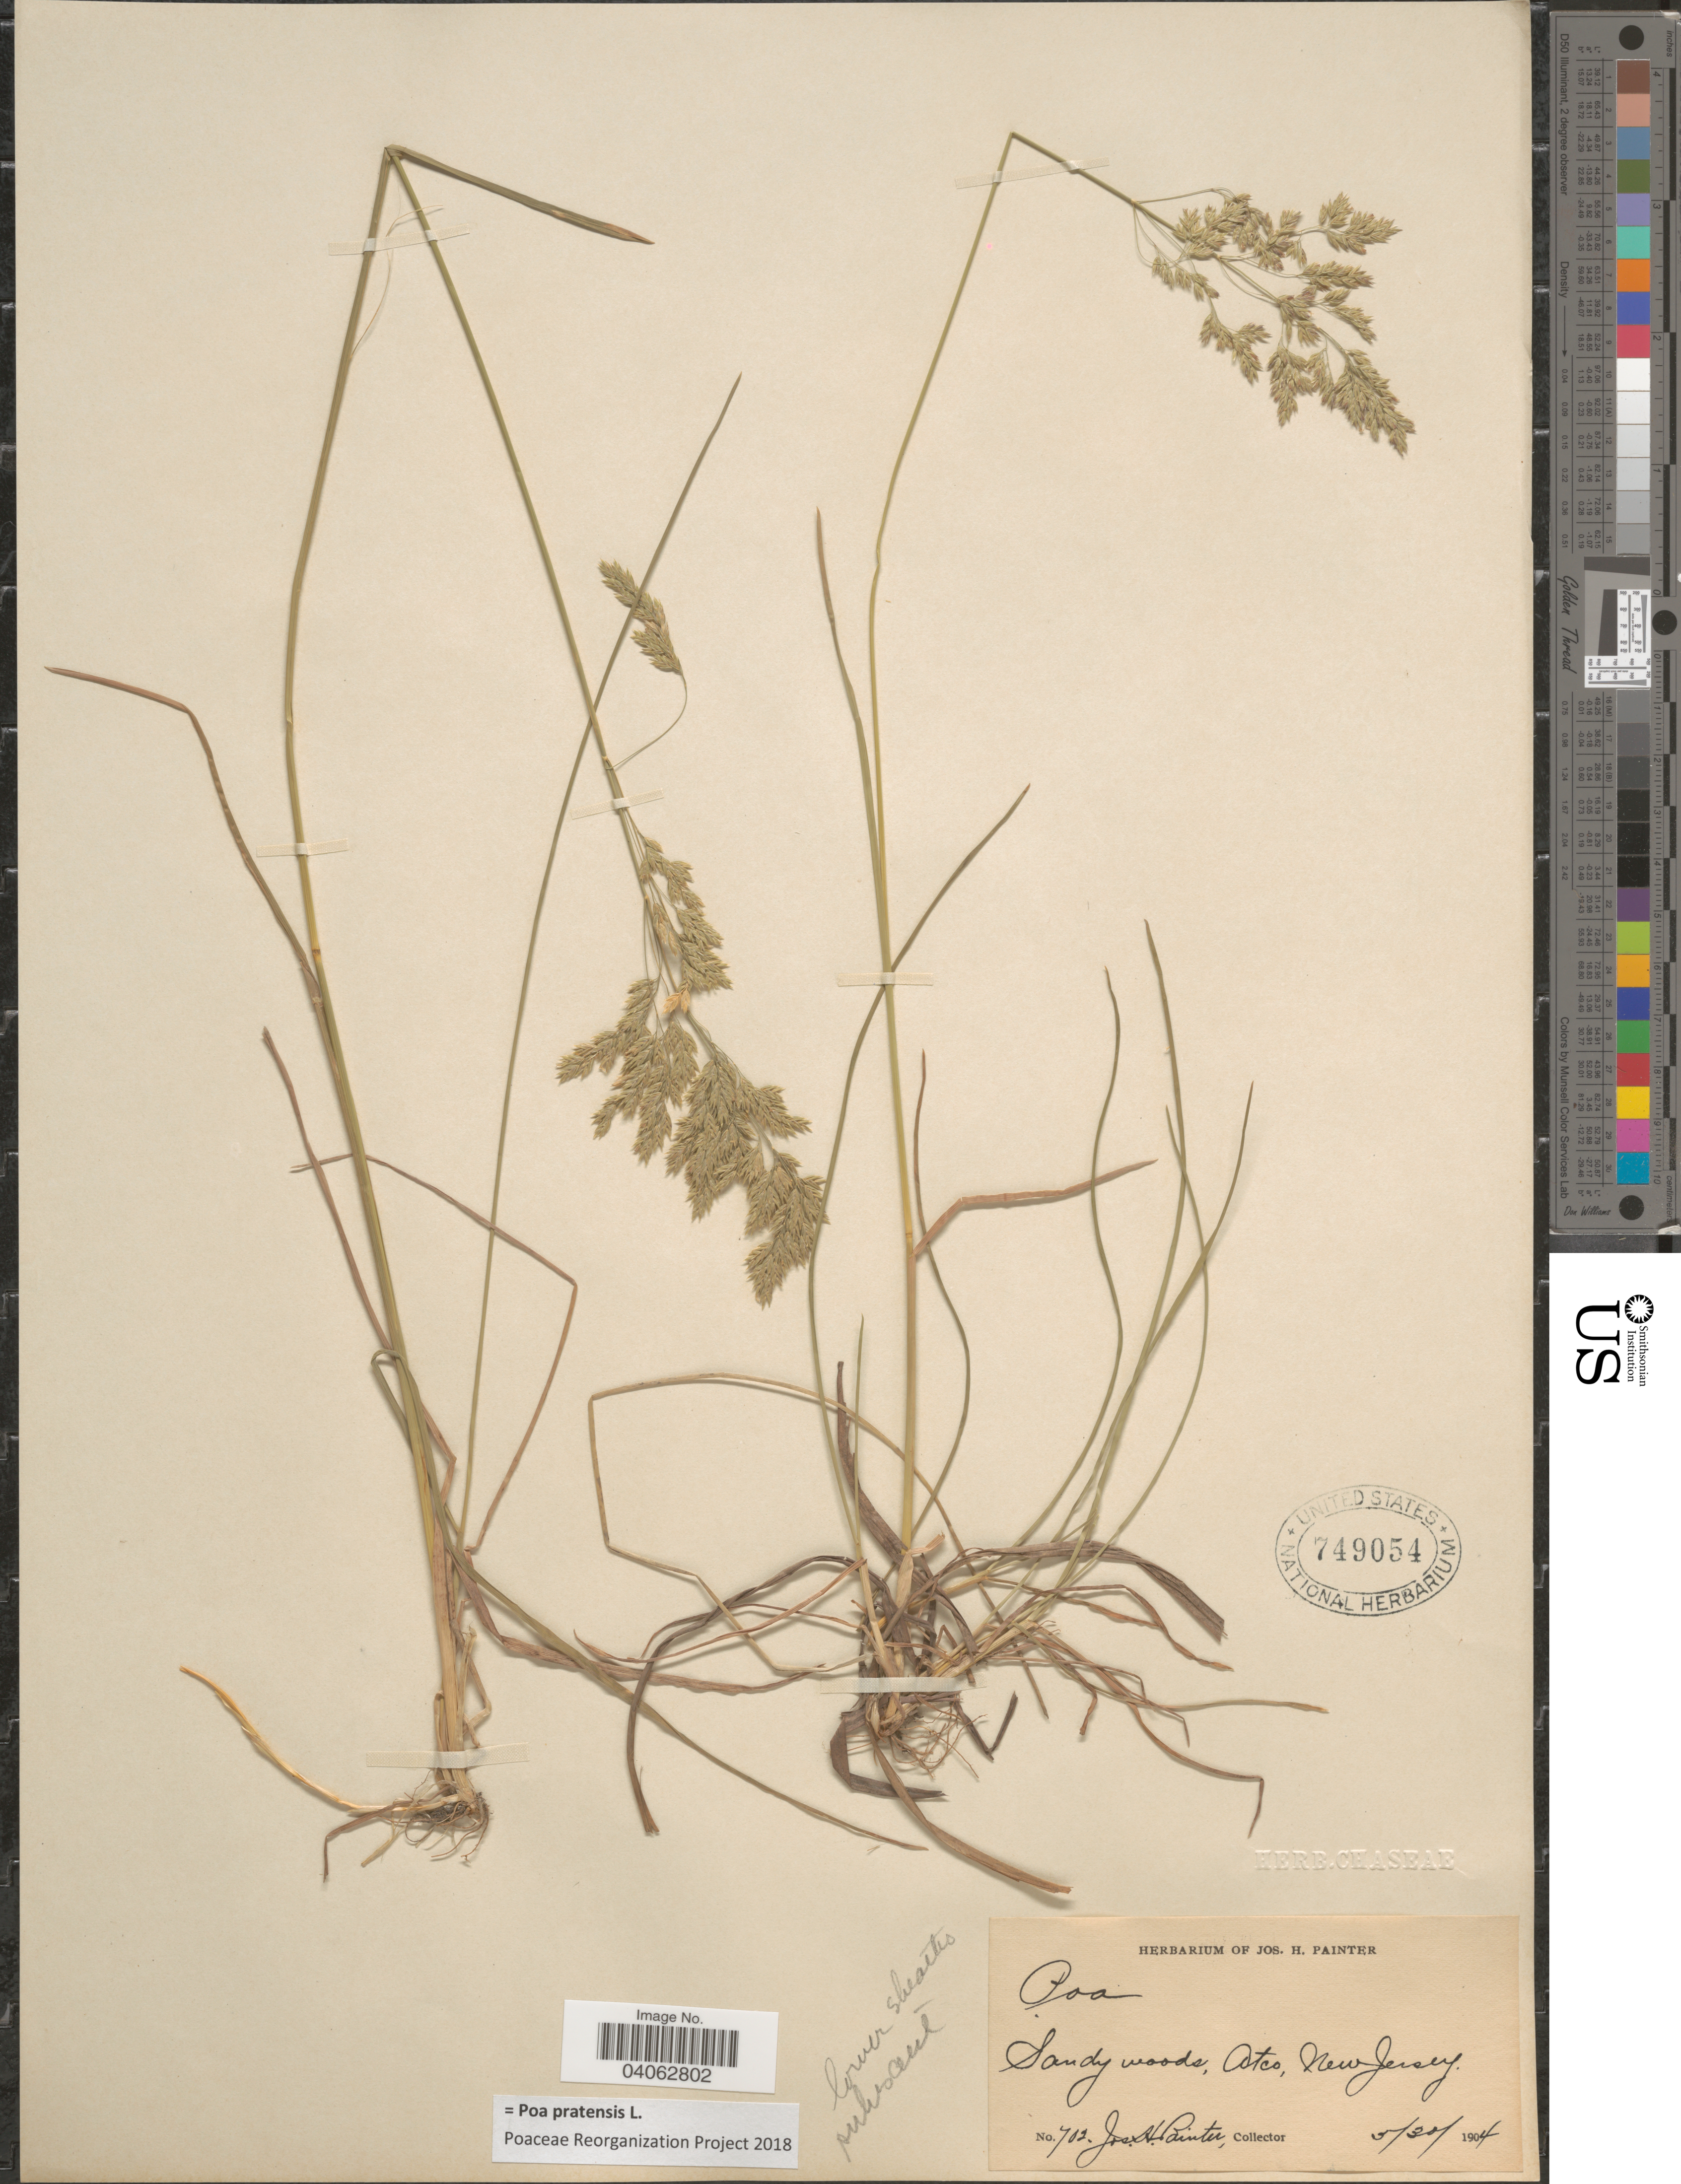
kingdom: Plantae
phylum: Tracheophyta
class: Liliopsida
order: Poales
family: Poaceae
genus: Poa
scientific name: Poa pratensis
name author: L.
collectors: J. H. Painter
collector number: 702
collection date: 1904-05-30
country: United States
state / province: New Jersey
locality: Sandy woods, Atco.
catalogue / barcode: US 749054